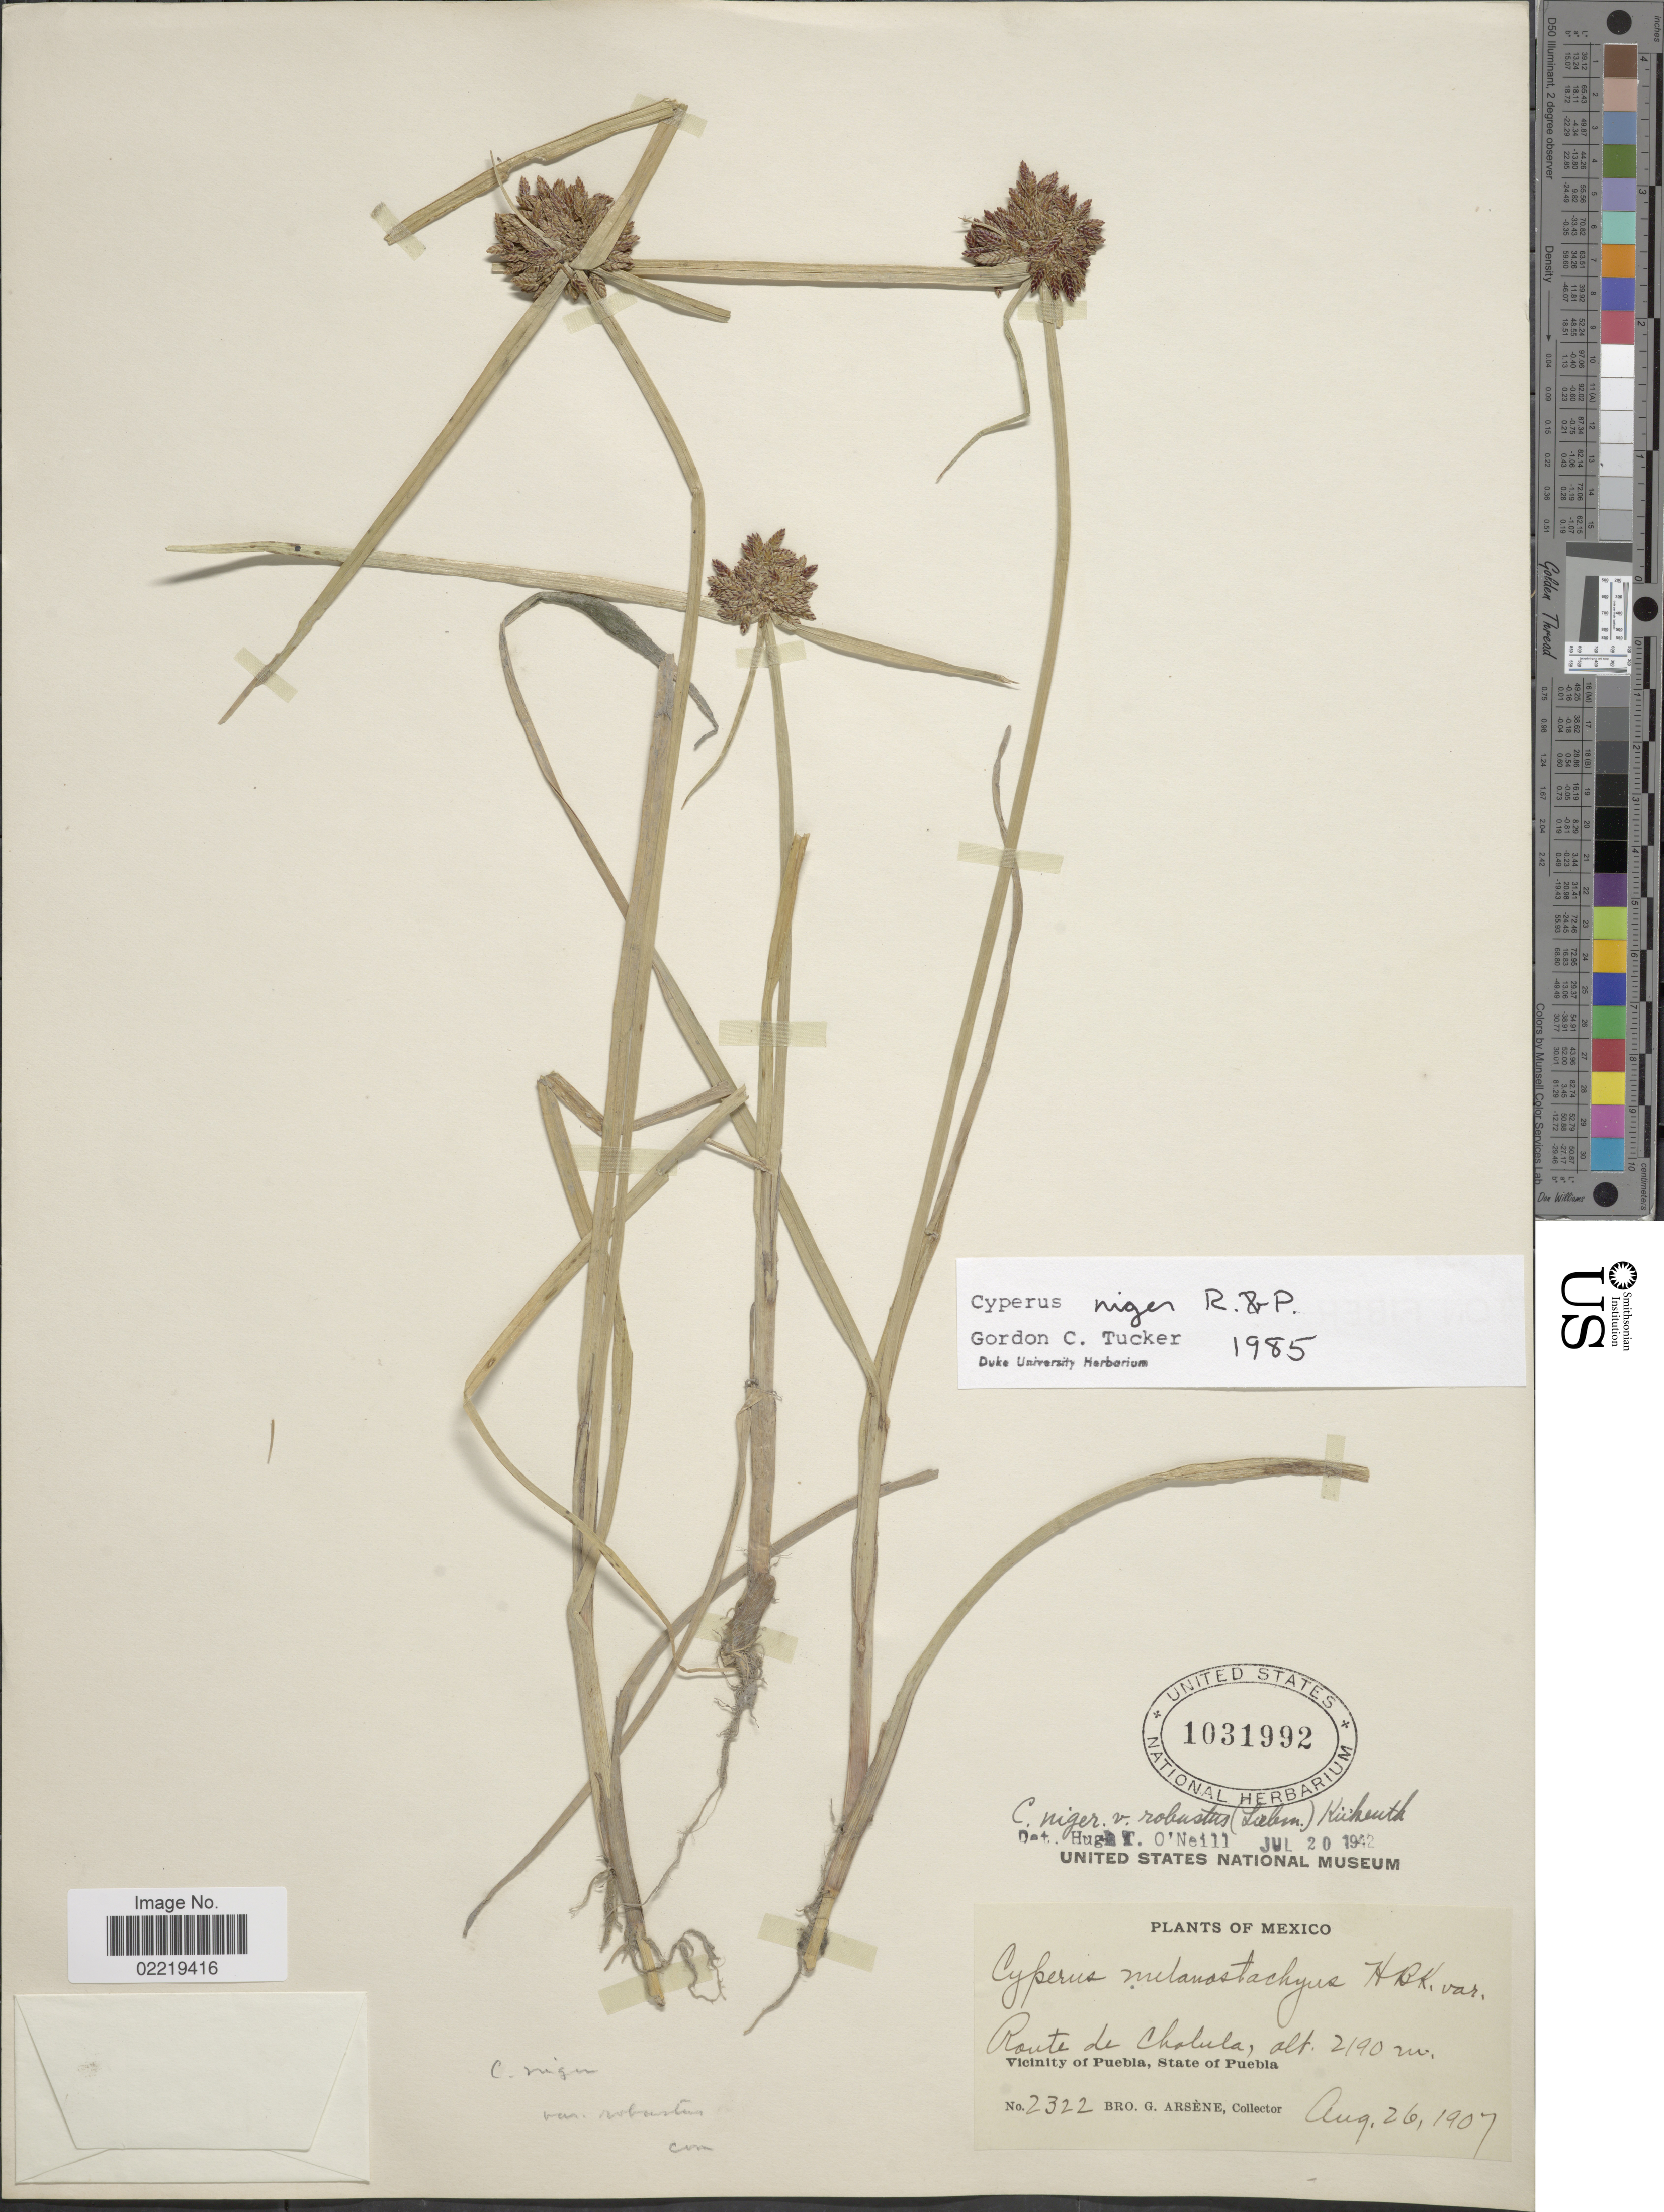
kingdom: Plantae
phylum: Tracheophyta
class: Liliopsida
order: Poales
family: Cyperaceae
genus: Cyperus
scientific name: Cyperus niger var. robustus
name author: (Liebm.) Kük.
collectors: Bro. G. Arsène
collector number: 2322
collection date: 1907-08-26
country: Mexico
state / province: Puebla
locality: Route de Cholula, Vicinity of Puebla, State of Puebla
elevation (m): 2190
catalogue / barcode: US 1031992